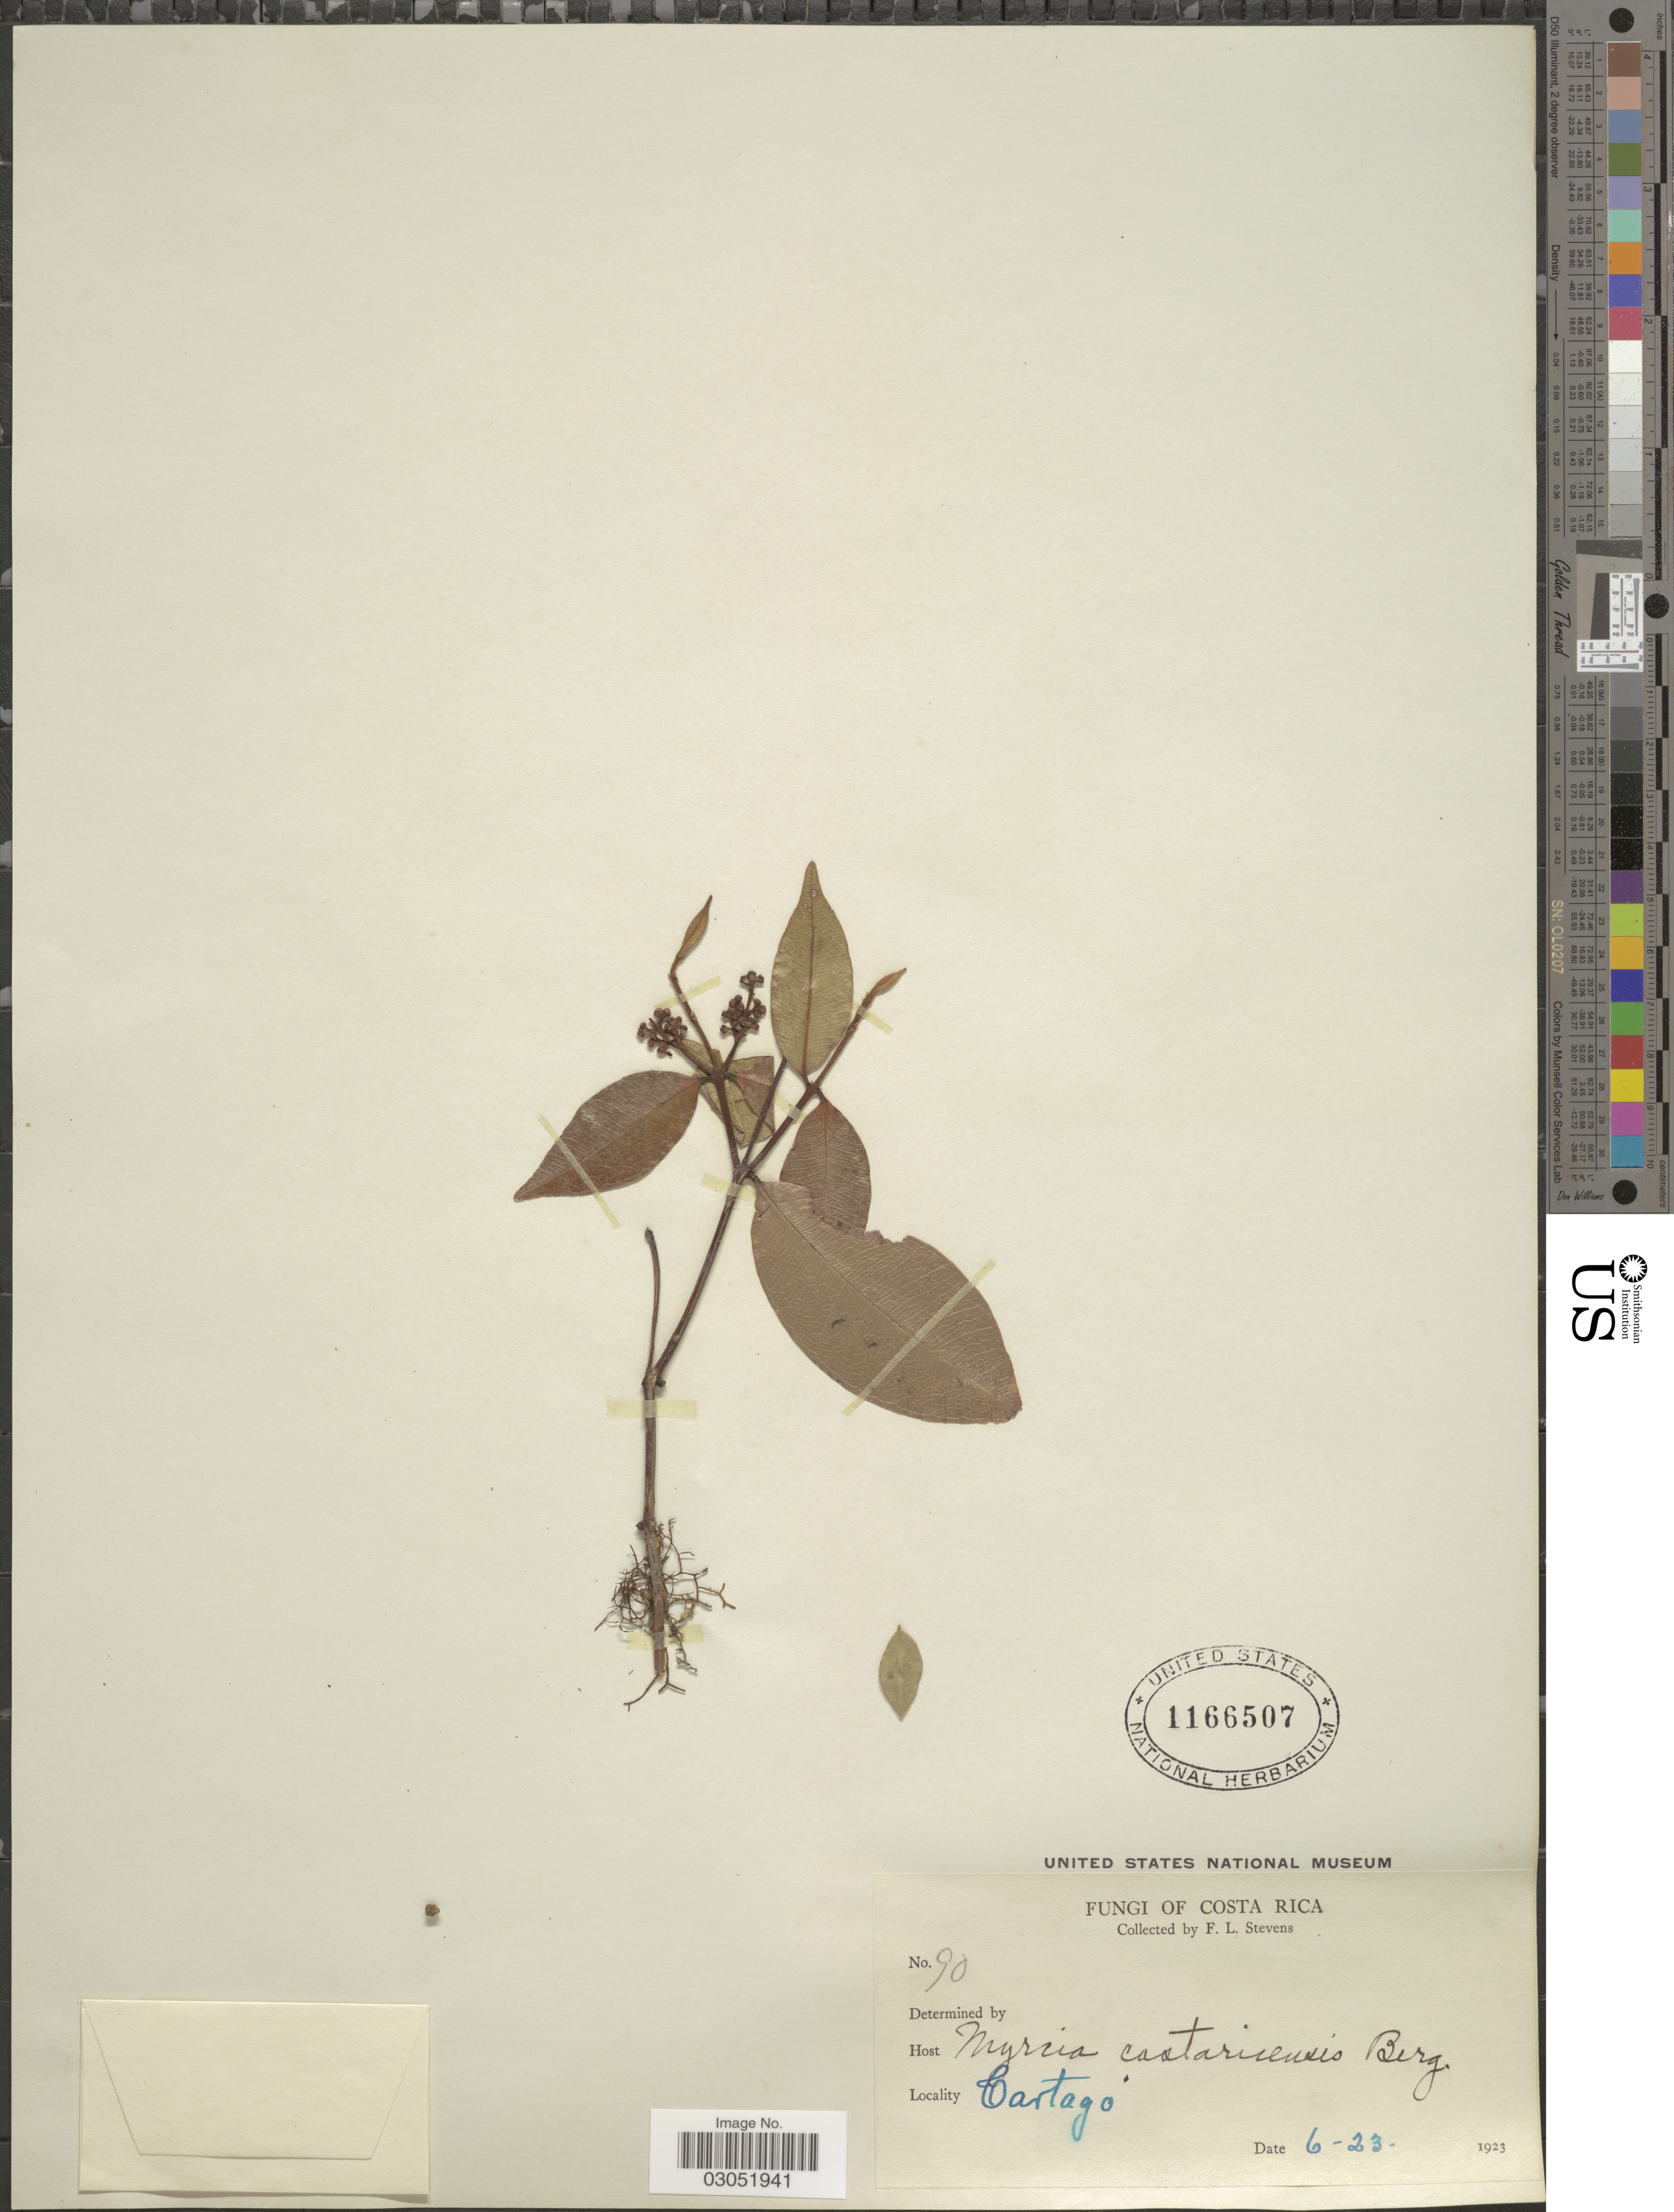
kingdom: Plantae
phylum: Tracheophyta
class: Magnoliopsida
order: Myrtales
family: Myrtaceae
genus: Myrcia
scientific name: Myrcia splendens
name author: (Sw.) DC.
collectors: F. L. Stevens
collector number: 90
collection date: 1923-06-23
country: Costa Rica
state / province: Cartago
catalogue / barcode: US 1166507